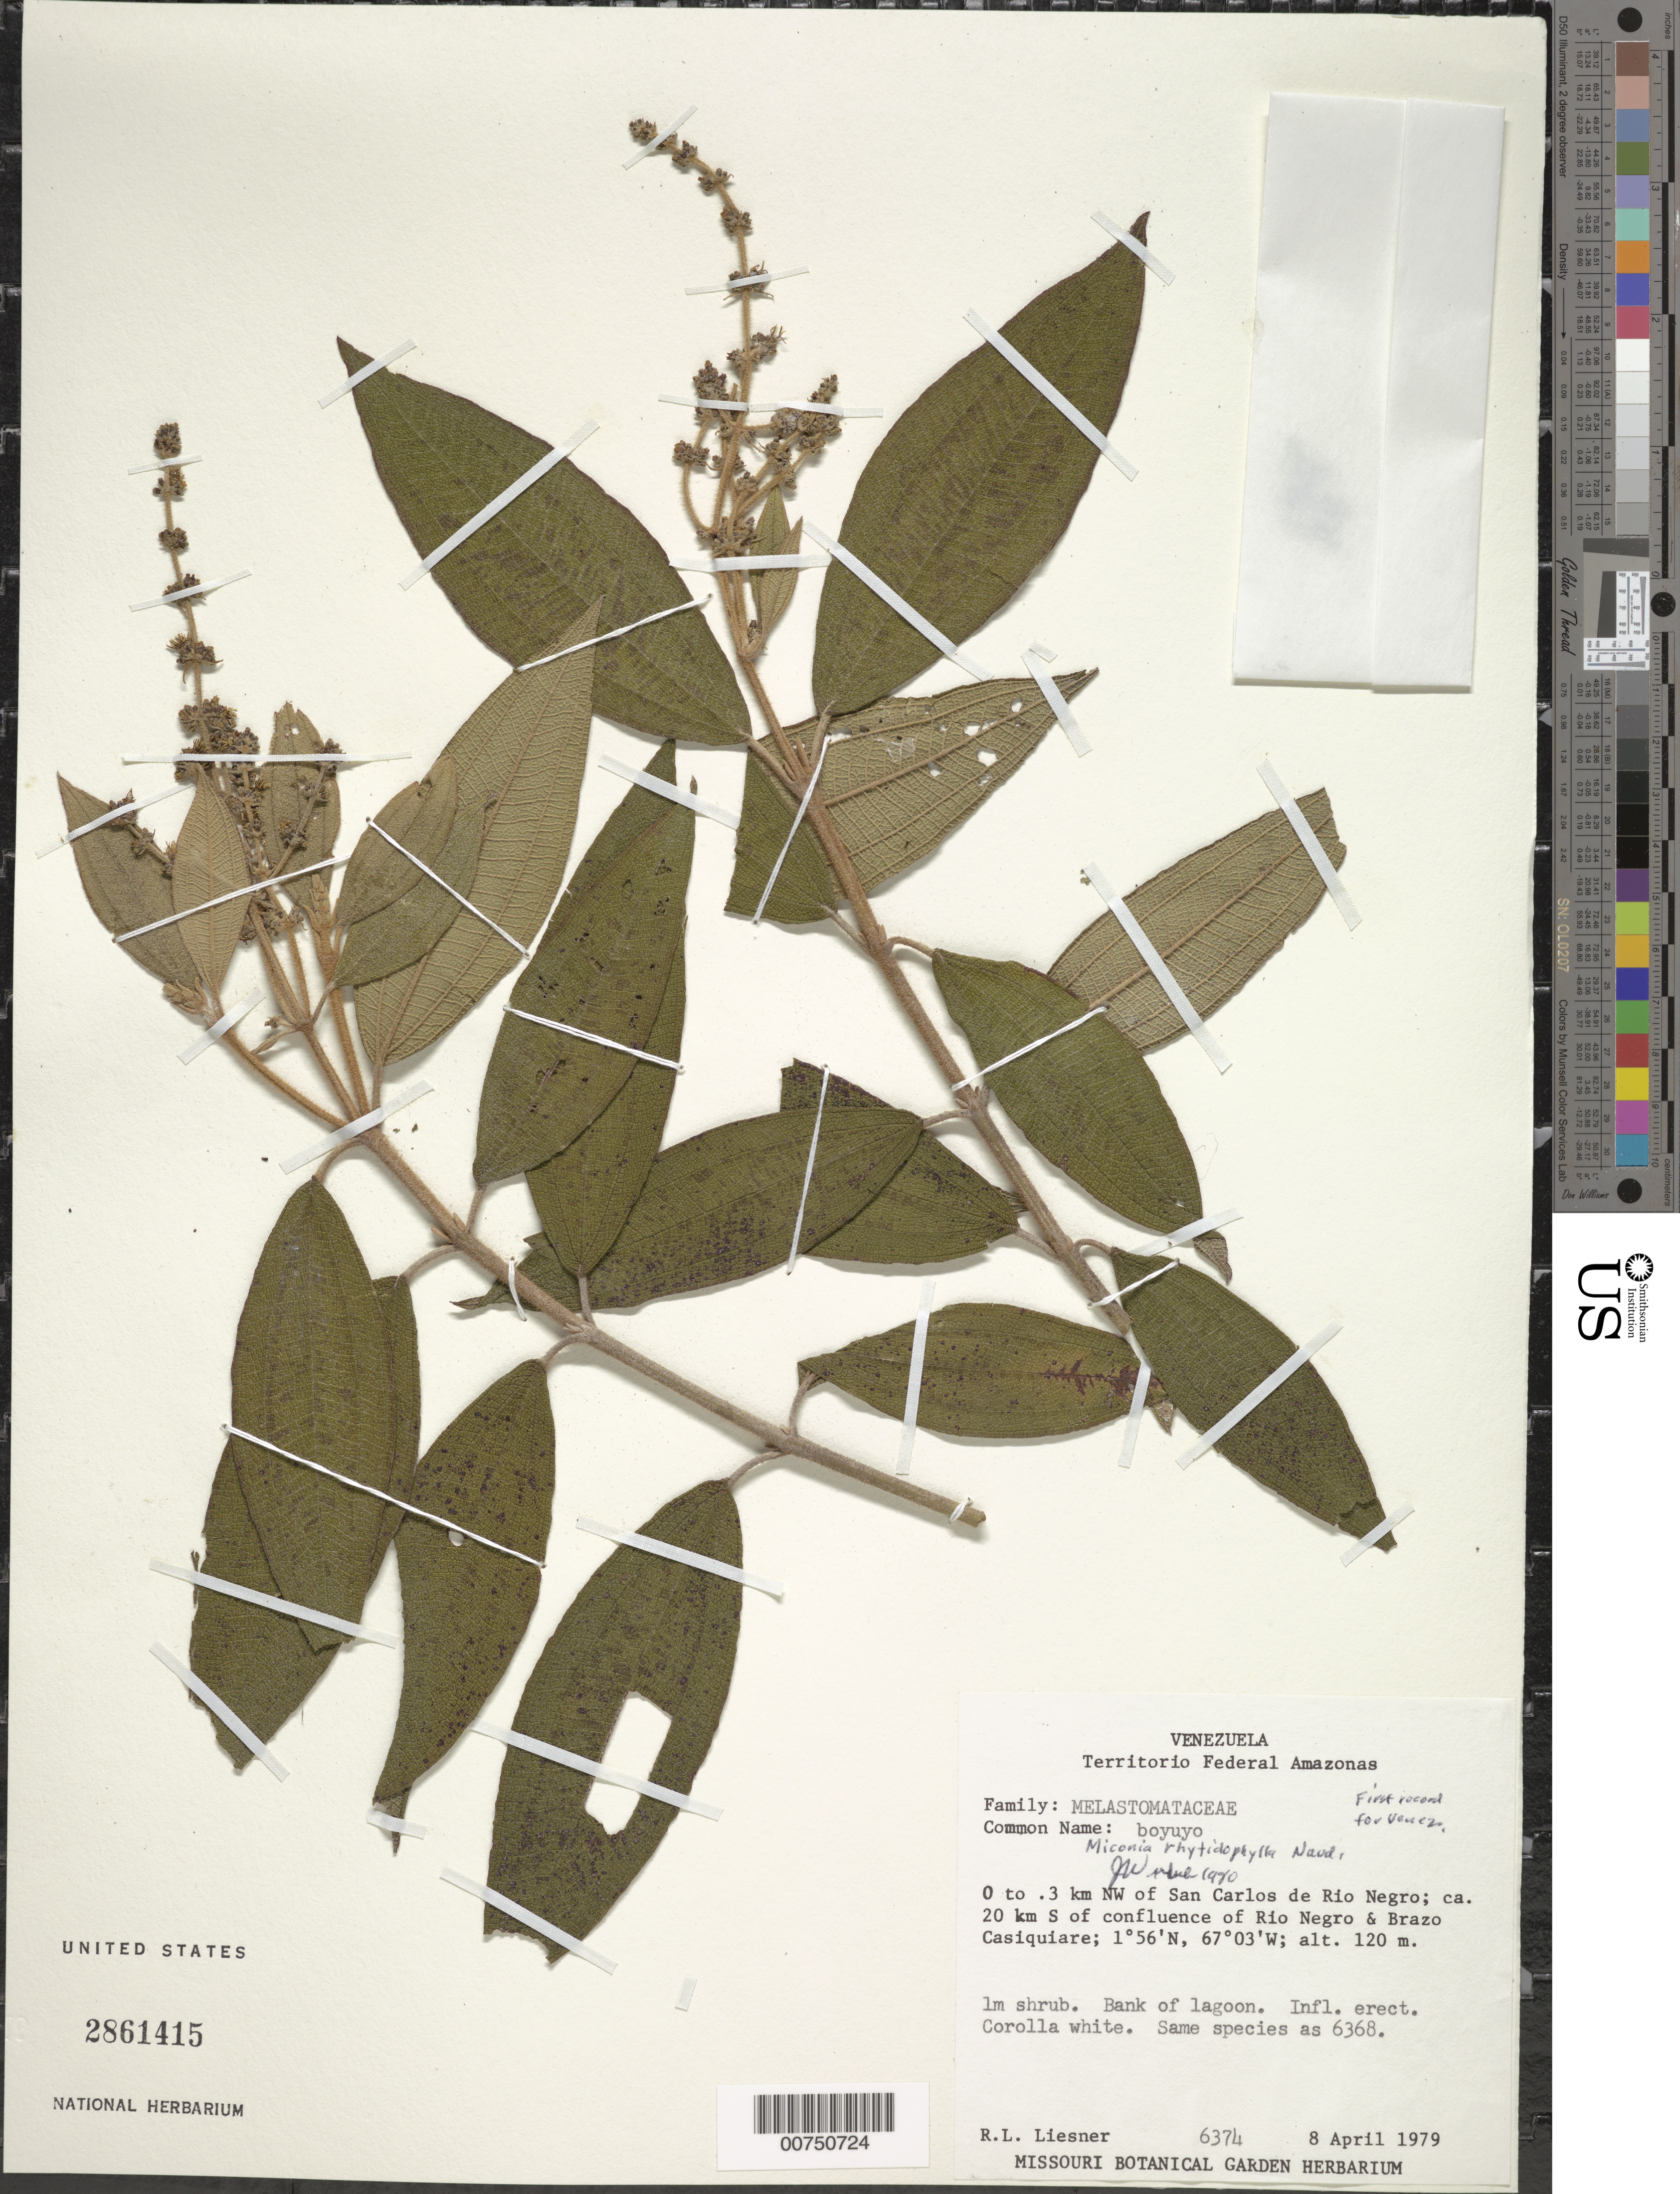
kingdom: Plantae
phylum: Tracheophyta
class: Magnoliopsida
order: Myrtales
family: Melastomataceae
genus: Miconia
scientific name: Miconia rhytidophylla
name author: Naudin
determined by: Wurdack, John J., (US), US (UNITED STATES)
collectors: R. L. Liesner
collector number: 6374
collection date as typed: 8-Apr-79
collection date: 1979-04-08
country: Venezuela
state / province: Amazonas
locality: San Carlos de Río Negro, 0-0.3 km NW of; ca 20 km S of confluence of Río Negro and Brazo Casiquiare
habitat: Bank of lagoon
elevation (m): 120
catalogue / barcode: US 2861415